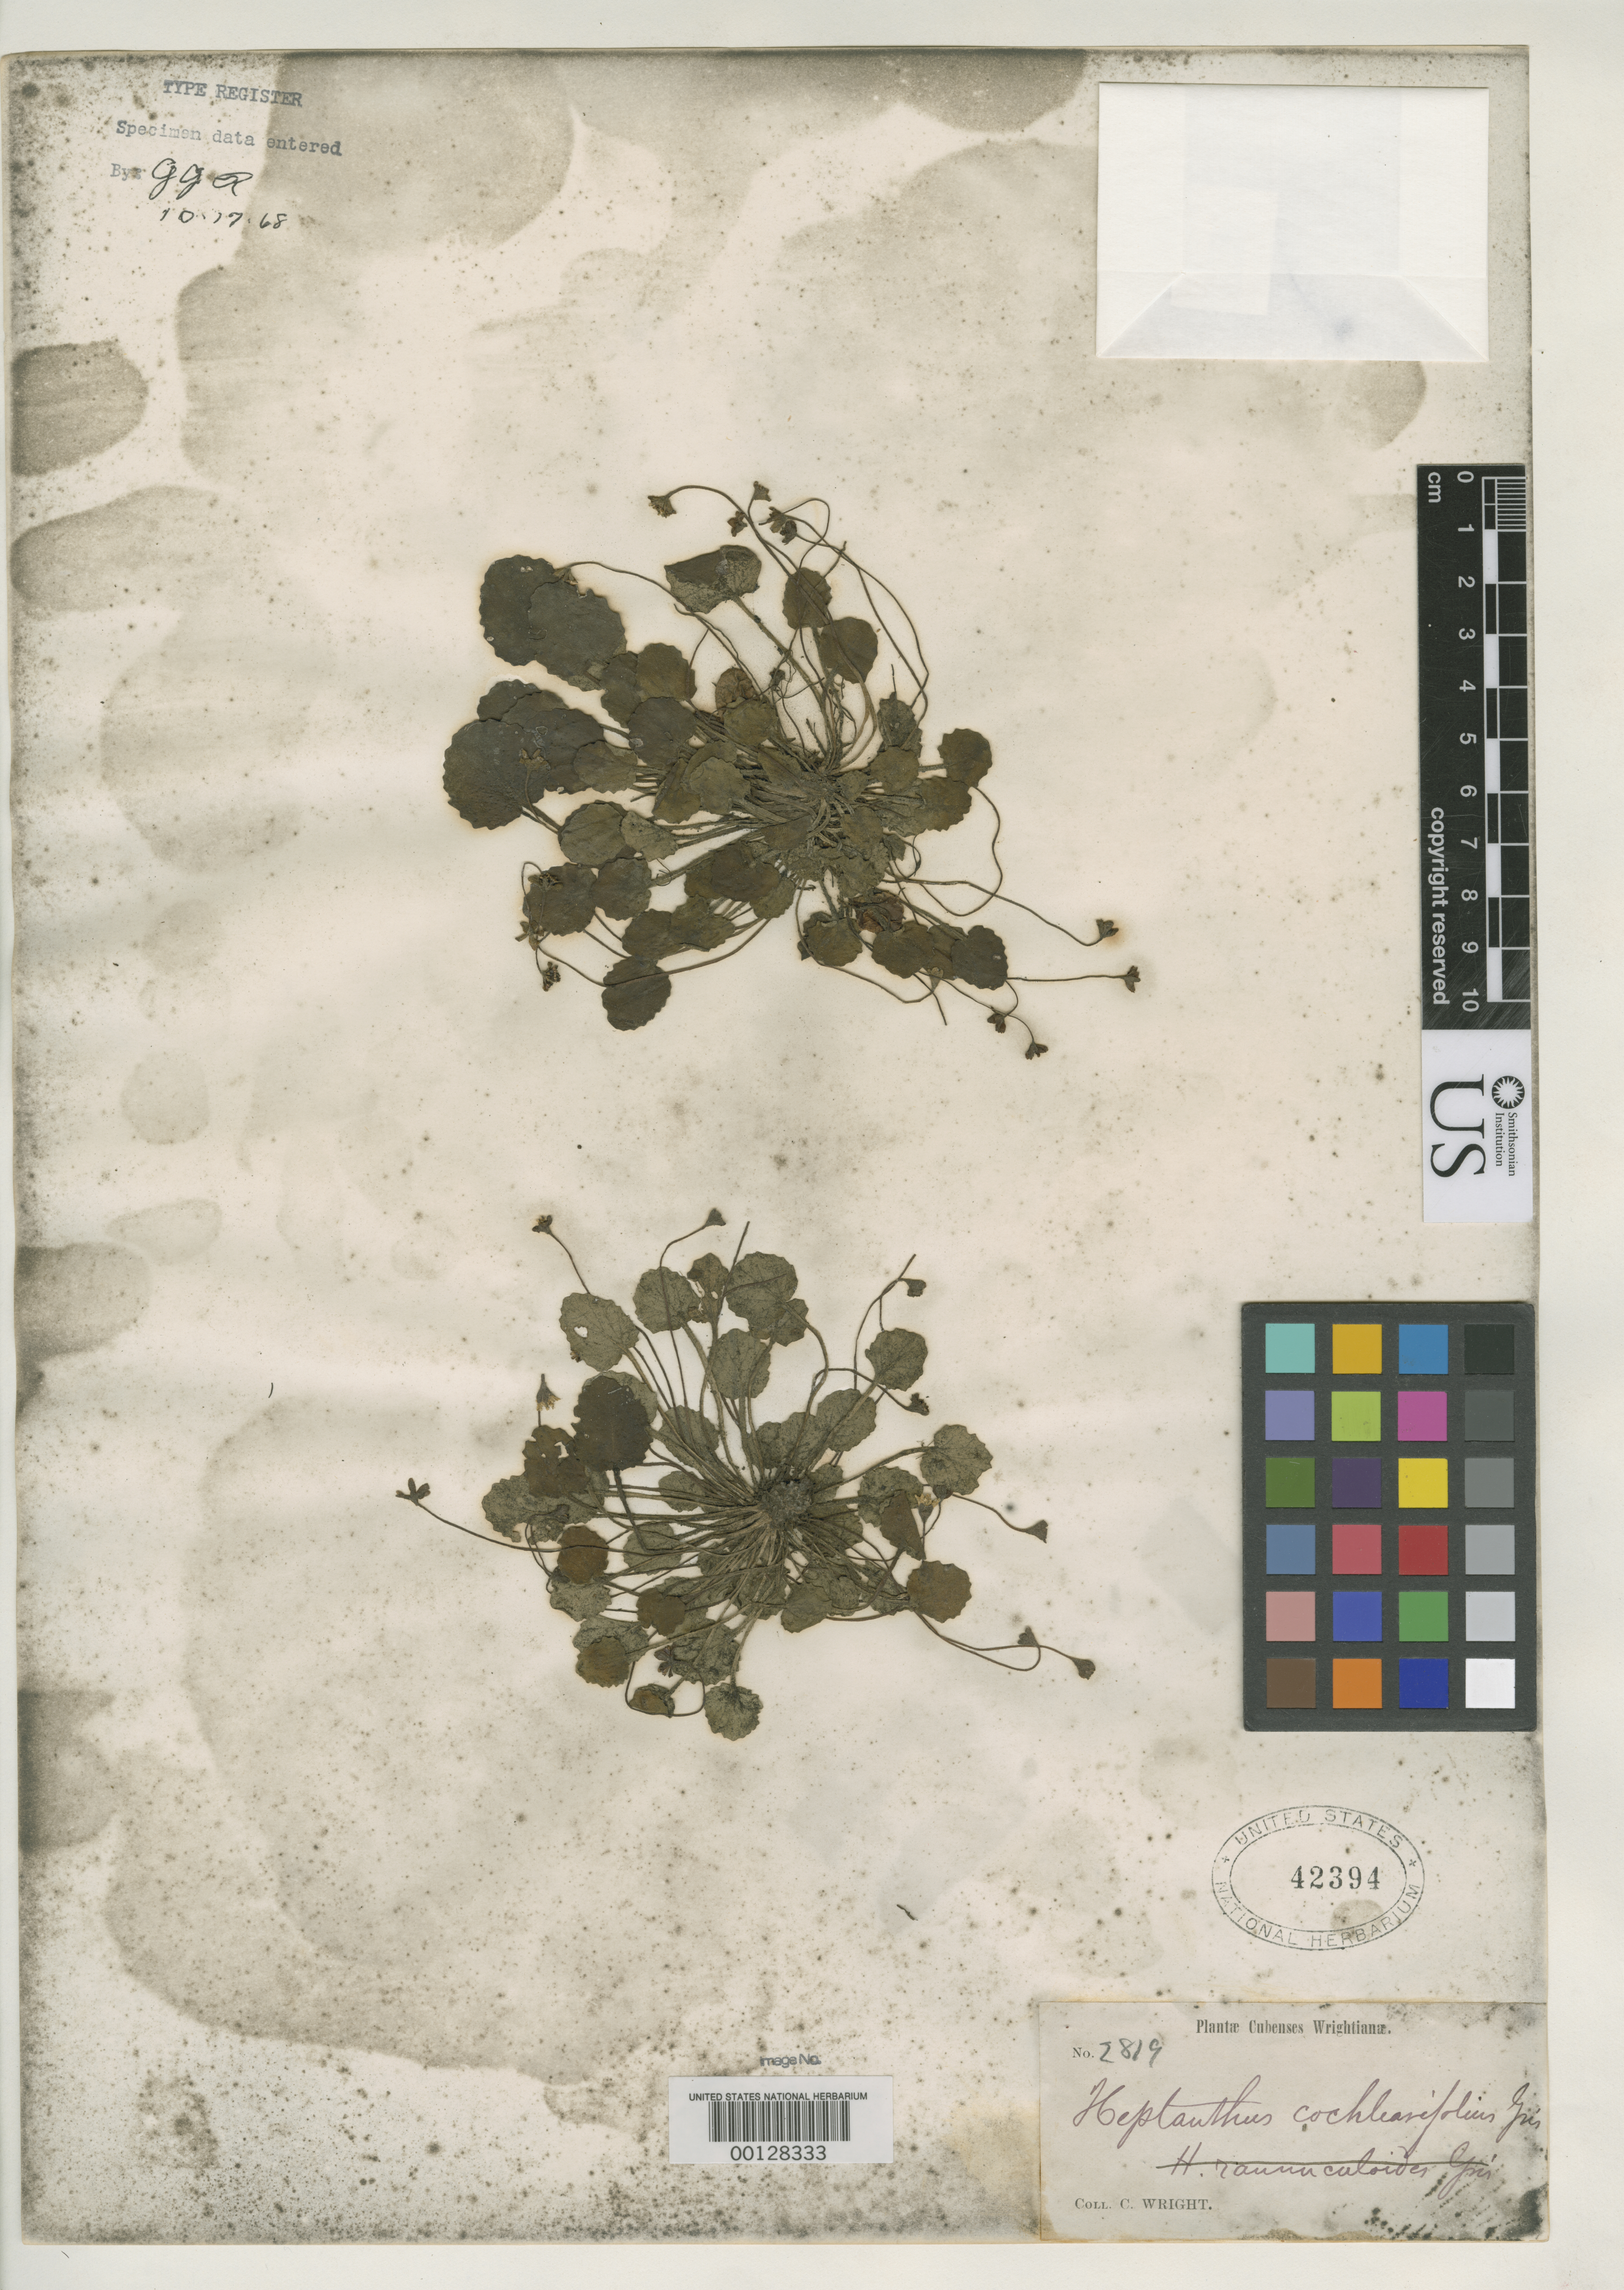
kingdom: Plantae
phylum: Tracheophyta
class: Magnoliopsida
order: Asterales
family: Asteraceae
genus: Heptanthus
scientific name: Heptanthus cochlearifolius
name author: Griseb.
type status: Isotype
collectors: C. Wright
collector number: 2819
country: Cuba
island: Greater Antilles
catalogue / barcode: US 42394